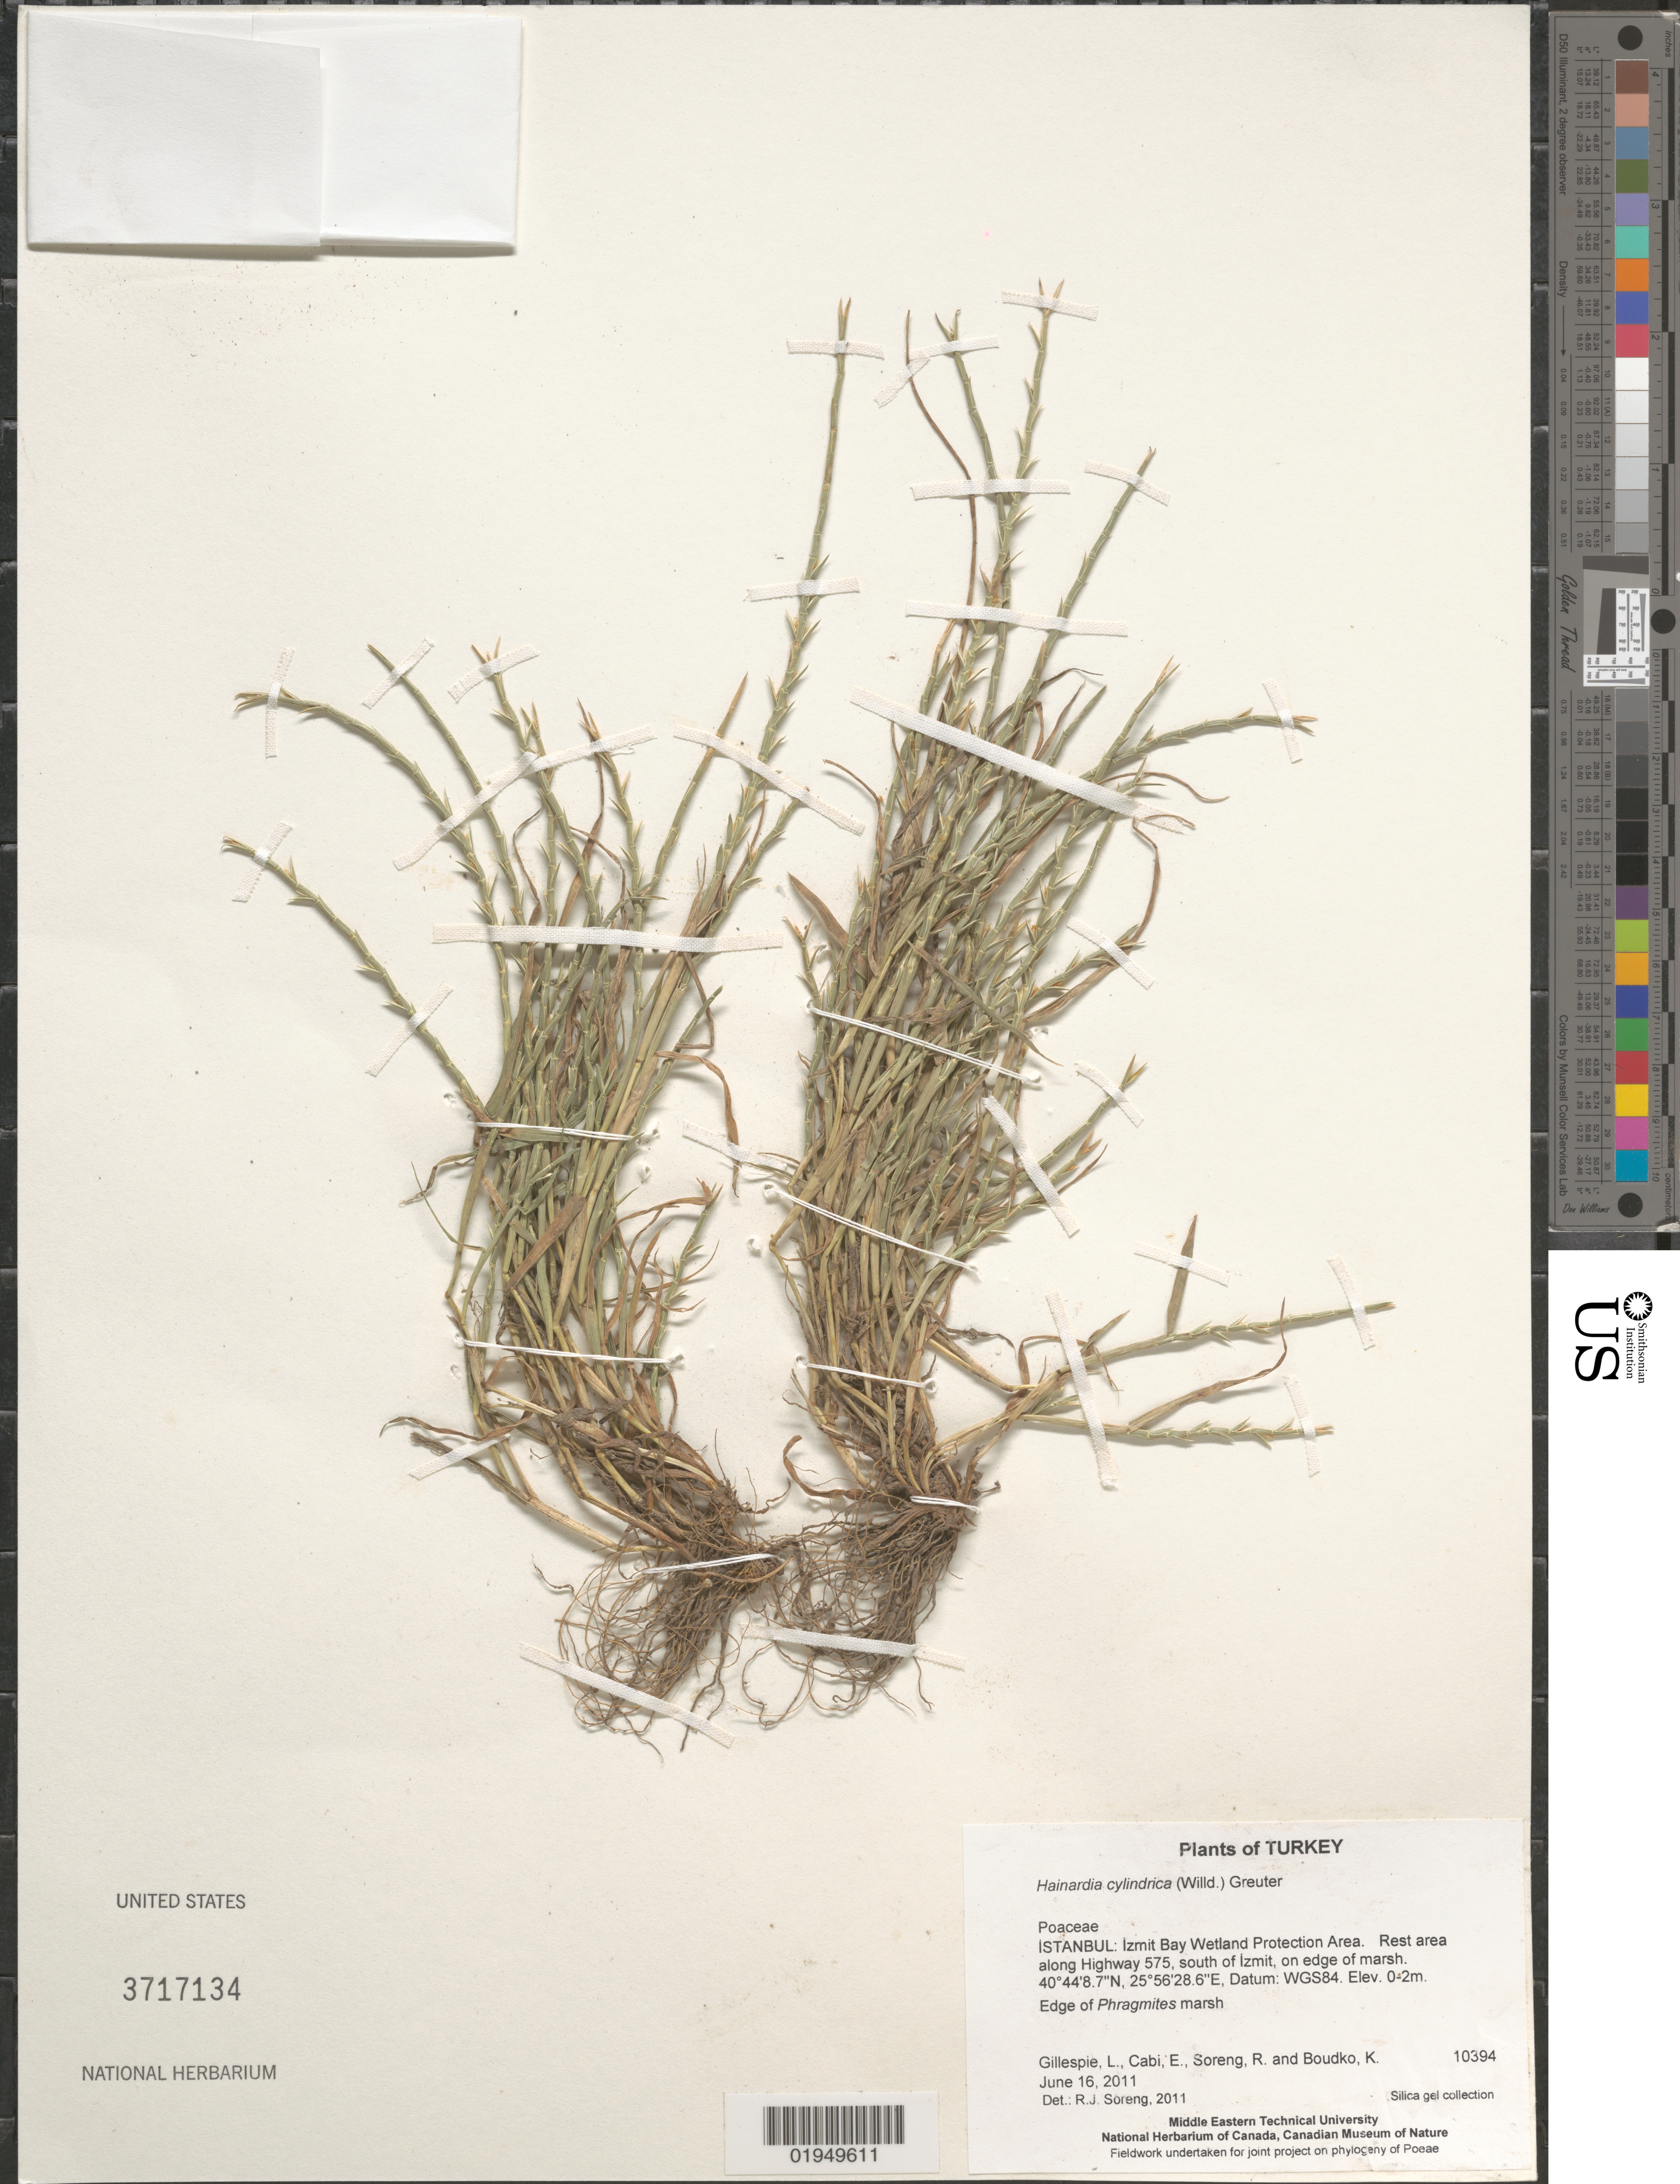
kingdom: Plantae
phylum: Tracheophyta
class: Liliopsida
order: Poales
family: Poaceae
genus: Hainardia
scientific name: Hainardia cylindrica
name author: (Willd.) Greuter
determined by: Soreng, Robert J., Research Associate (BOT), Smithsonian Institution - National Museum of Natural History (UNITED STATES)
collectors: L. J. Gillespie, E. Cabi, R. J. Soreng & K. Boudko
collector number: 10394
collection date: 2011-06-16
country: Turkey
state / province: Istanbul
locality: Izmit Bay Wetland Protection Area. Rest area along Highway 575, south of Izmit, on edge of marsh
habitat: Edge of Phragmites marsh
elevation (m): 0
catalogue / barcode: US 3717134